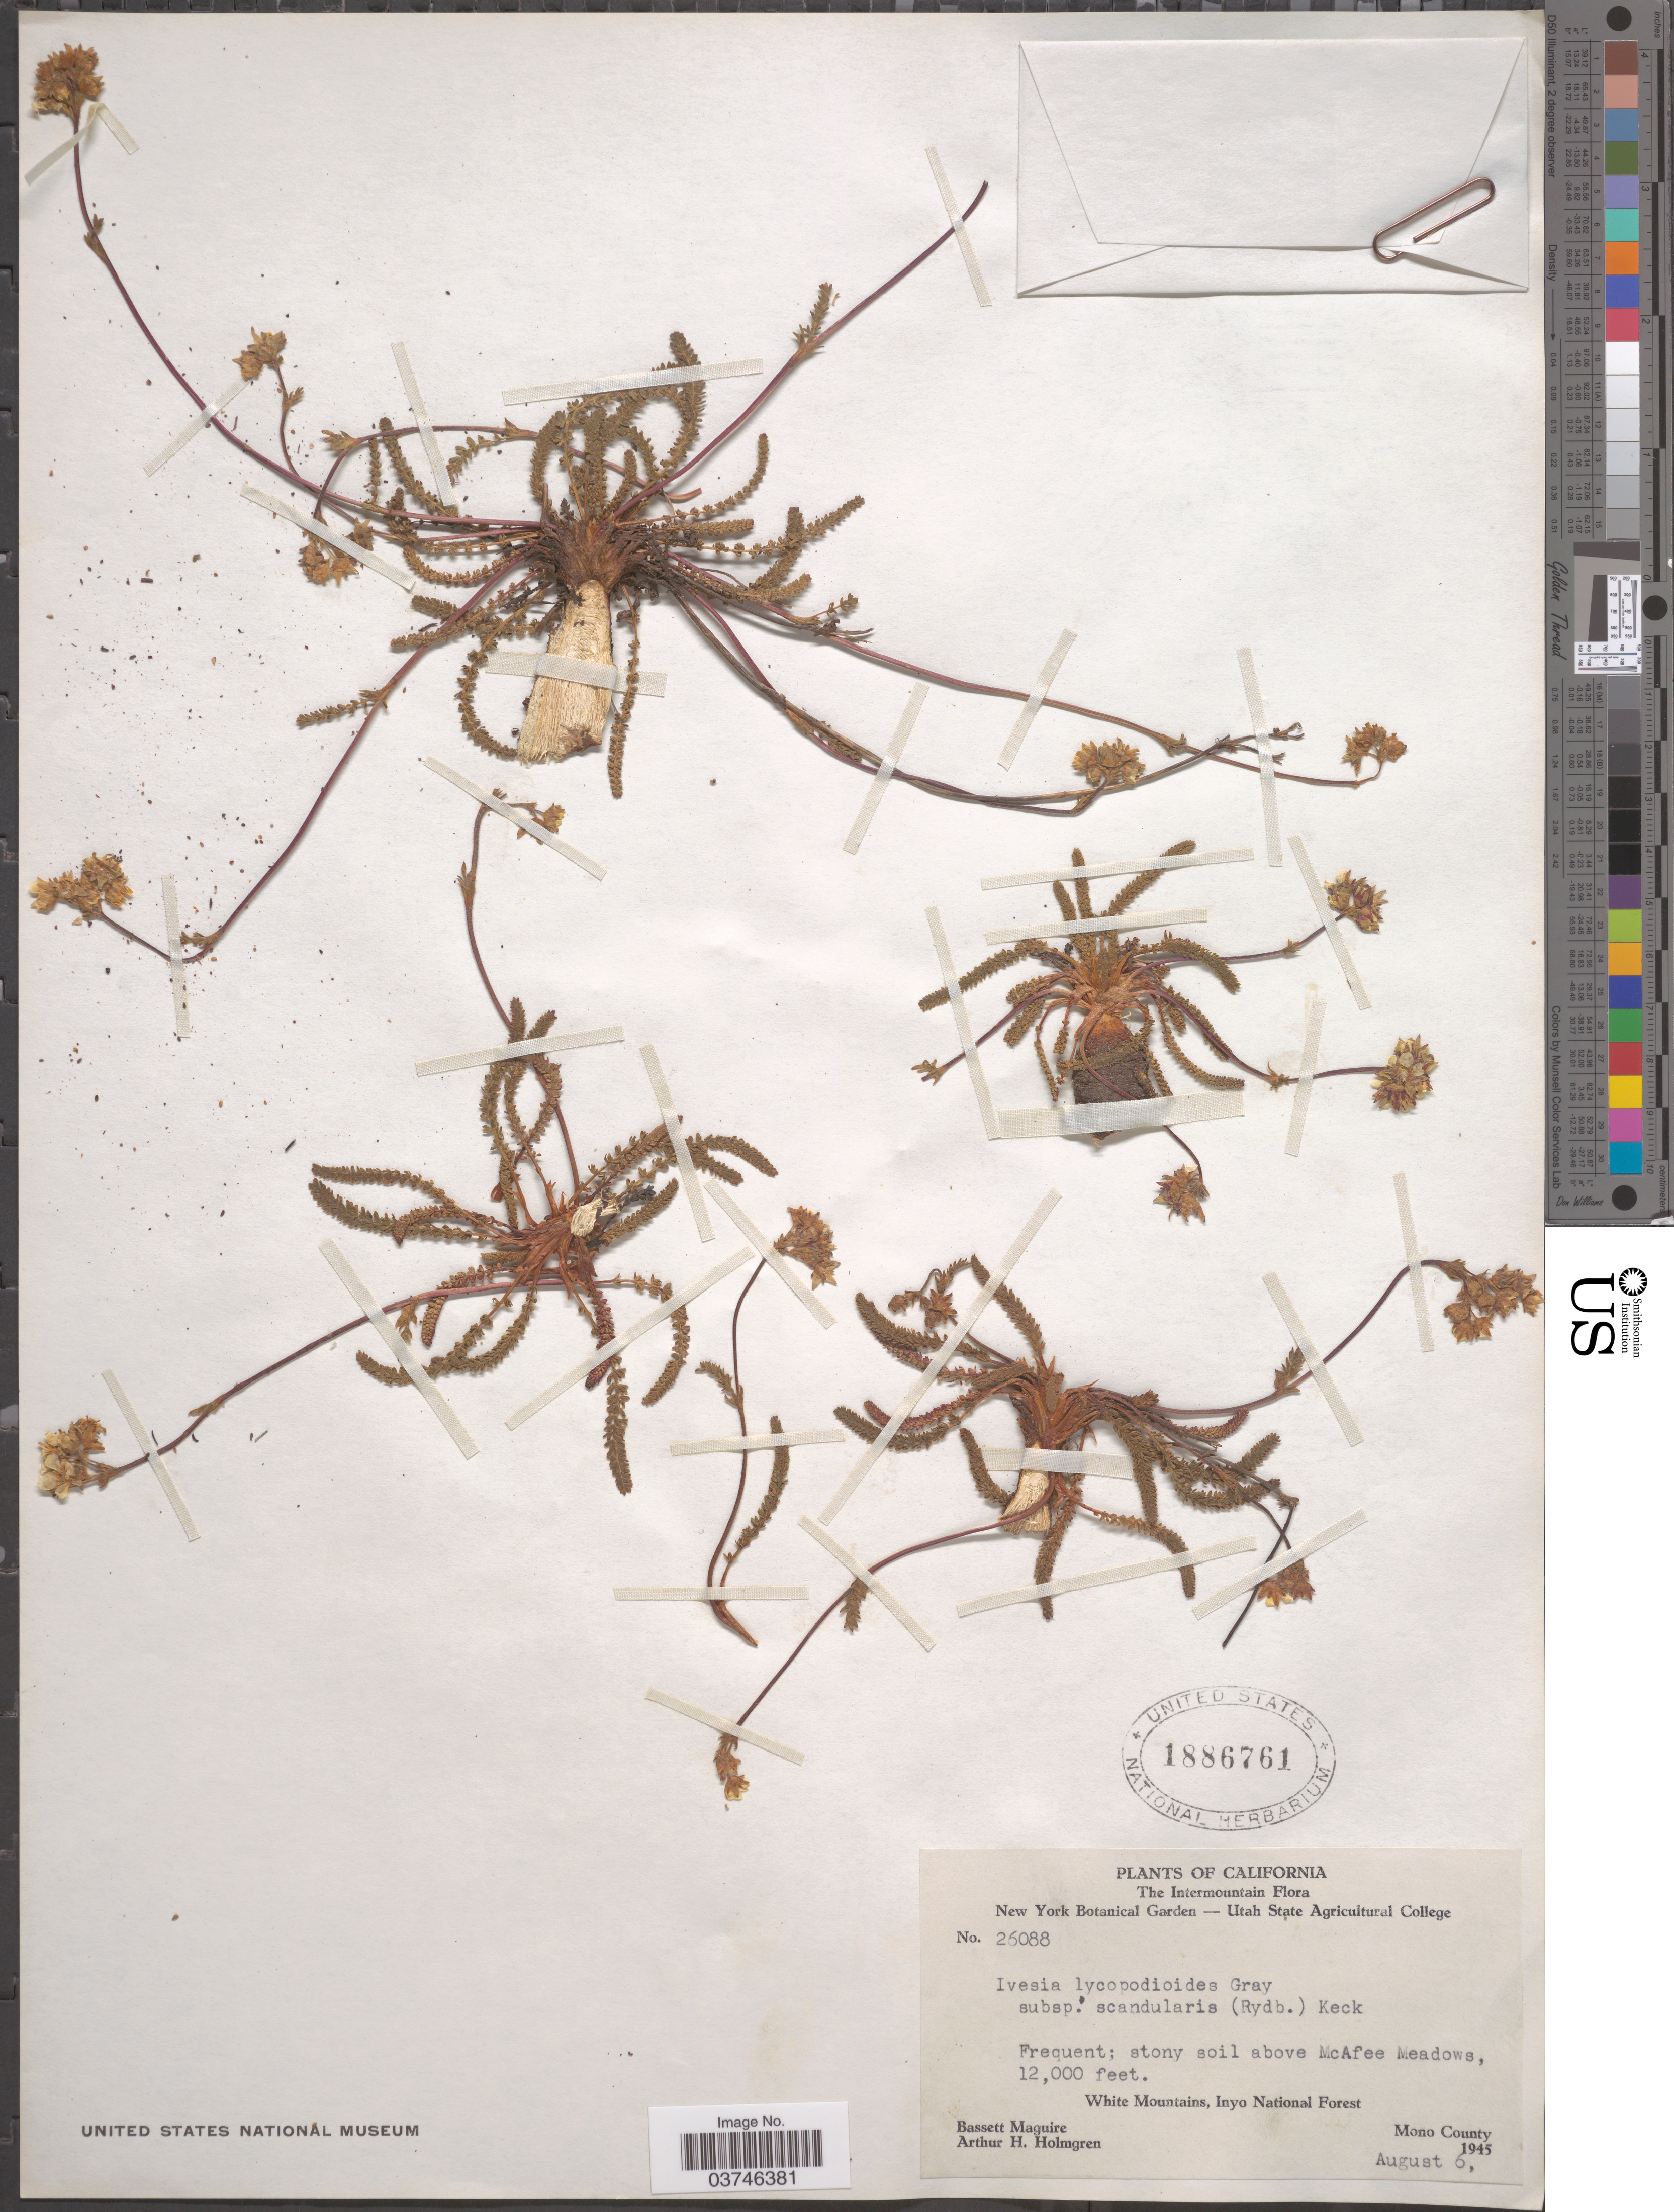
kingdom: Plantae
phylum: Tracheophyta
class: Magnoliopsida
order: Rosales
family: Rosaceae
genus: Potentilla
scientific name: Potentilla lycopodioides var. scandularis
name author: (Rydb.) J.T. Howell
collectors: B. Maguire & A. H. Holmgren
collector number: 26088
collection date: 1945-08-06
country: United States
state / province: California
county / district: Mono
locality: The Intermountain. Above McAfee Meadows. White Mountains, Inyo National Forest. Mono County.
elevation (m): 3658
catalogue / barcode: US 1886761